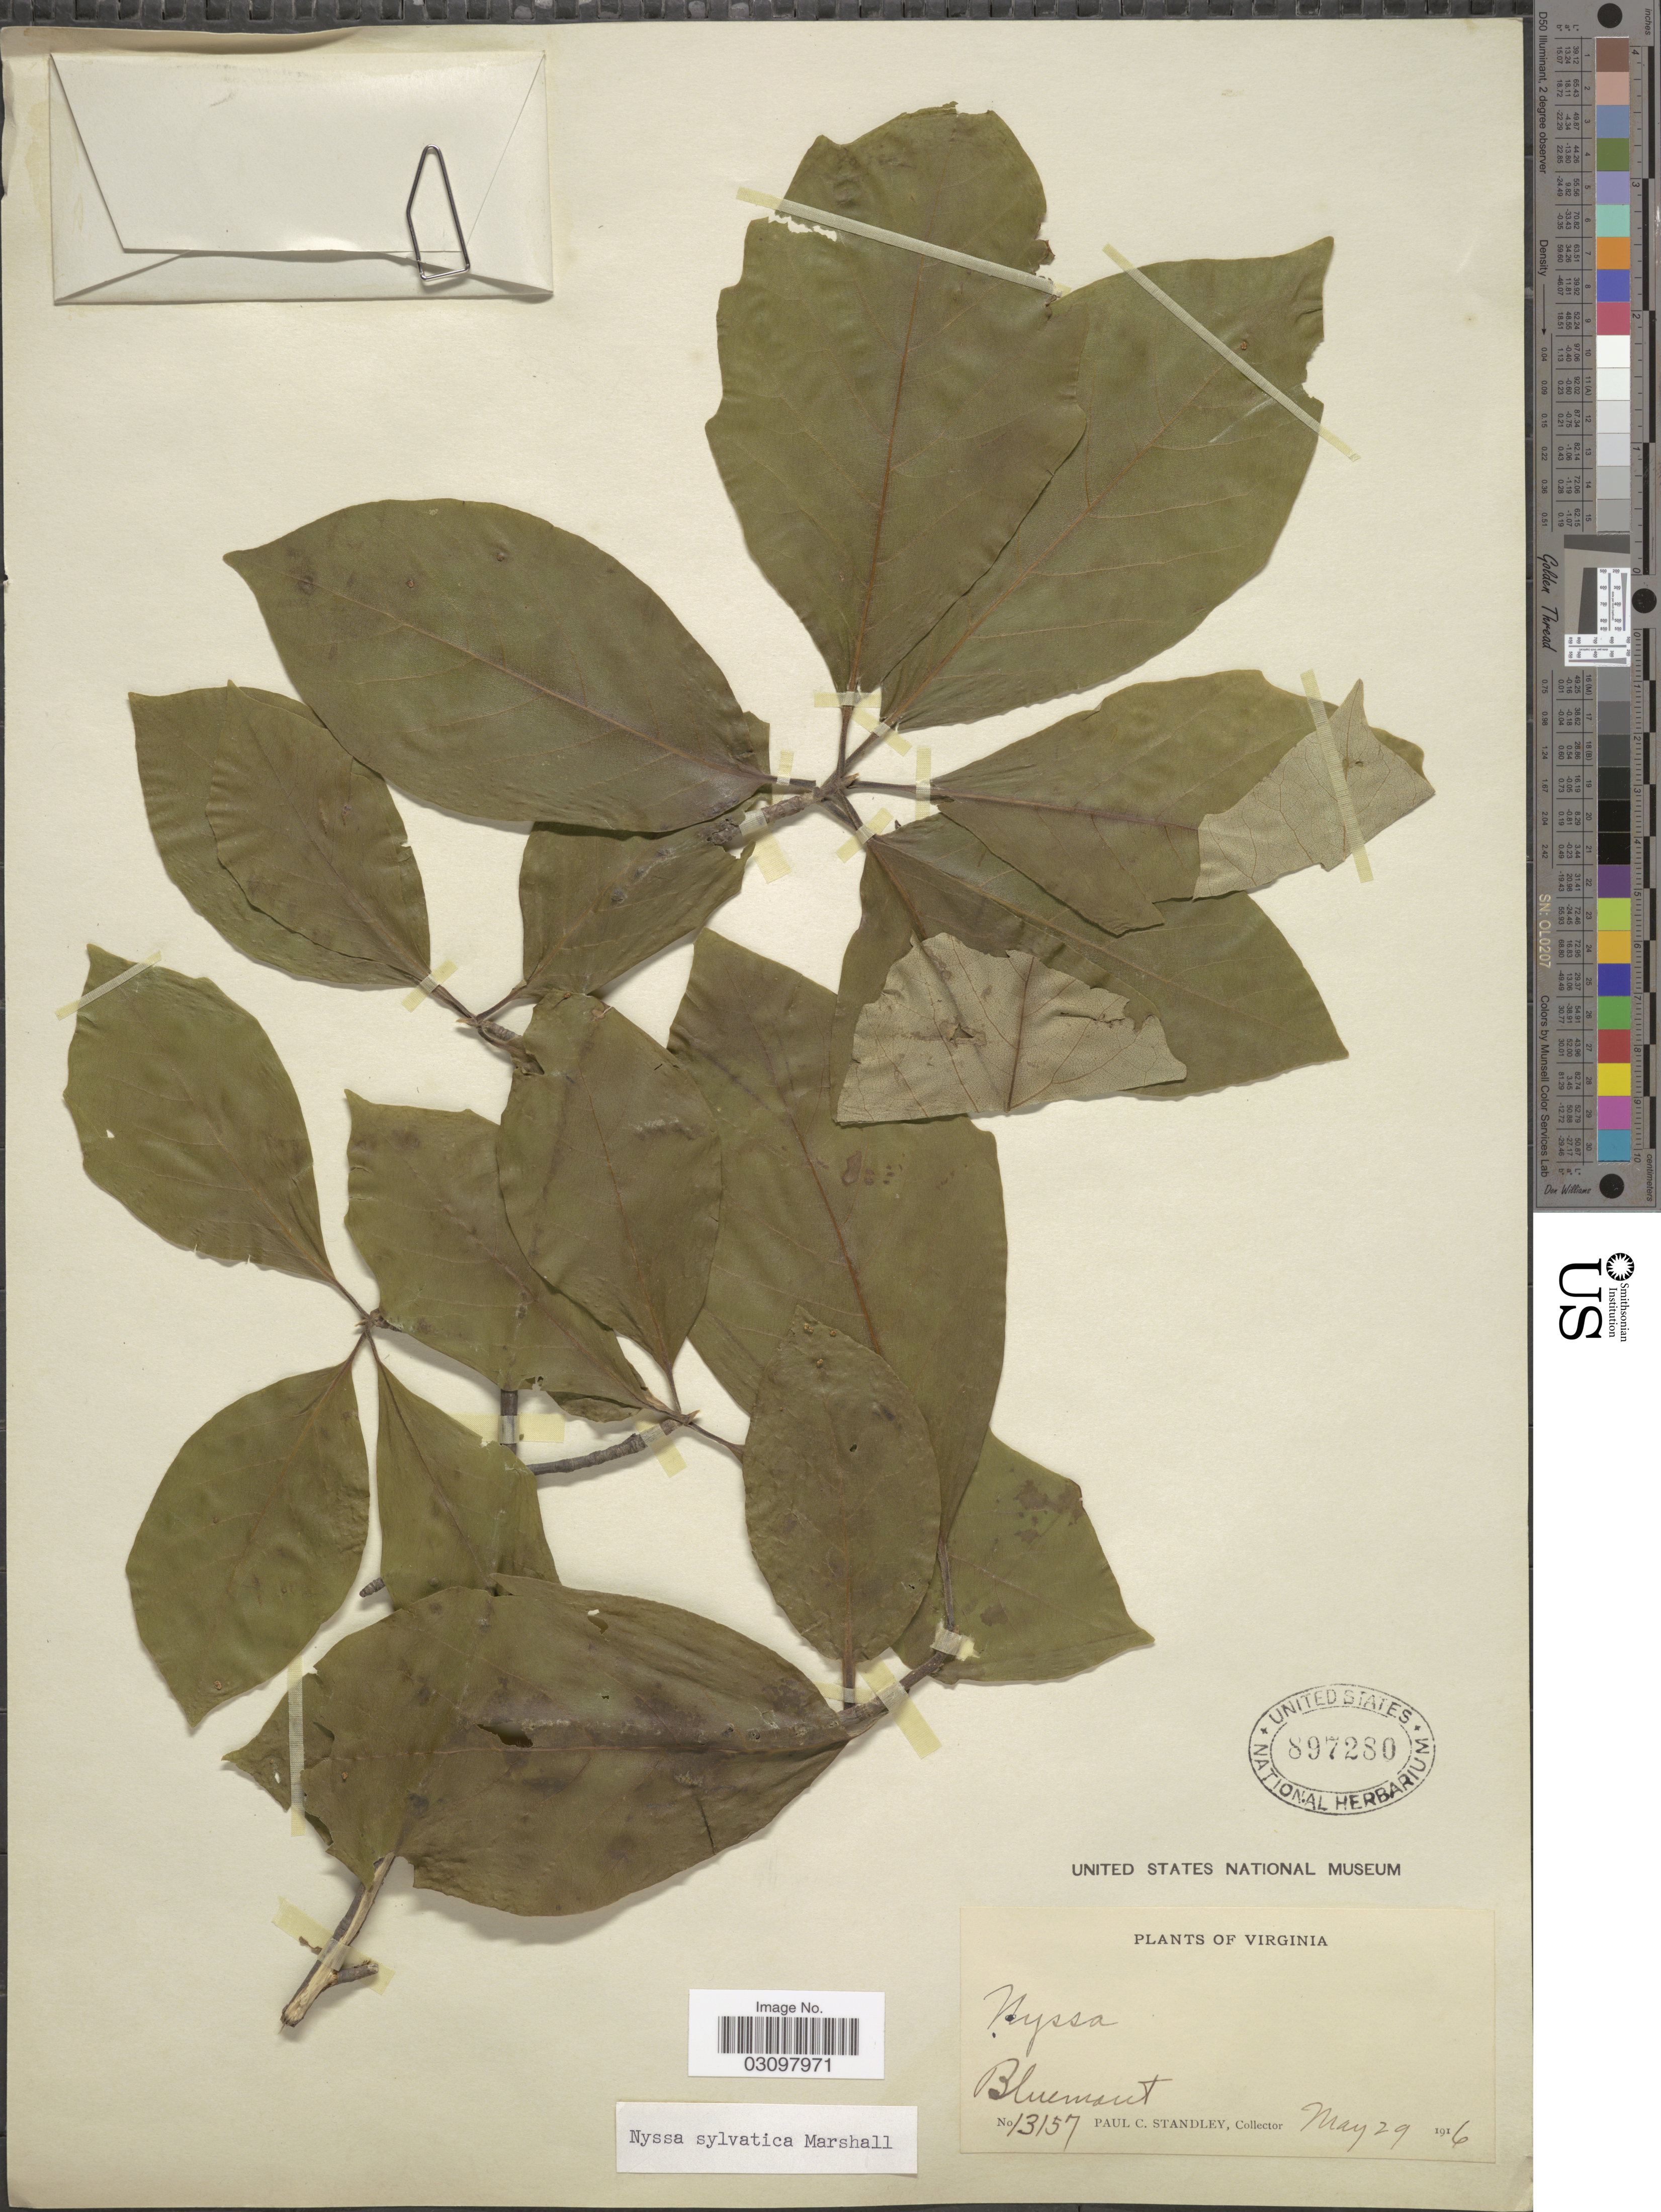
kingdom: Plantae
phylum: Tracheophyta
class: Magnoliopsida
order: Cornales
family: Nyssaceae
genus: Nyssa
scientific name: Nyssa sylvatica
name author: Marshall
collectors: P. C. Standley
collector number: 13157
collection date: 1916-05-29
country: United States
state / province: Virginia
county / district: Loudoun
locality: Bluemont.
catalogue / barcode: US 897280